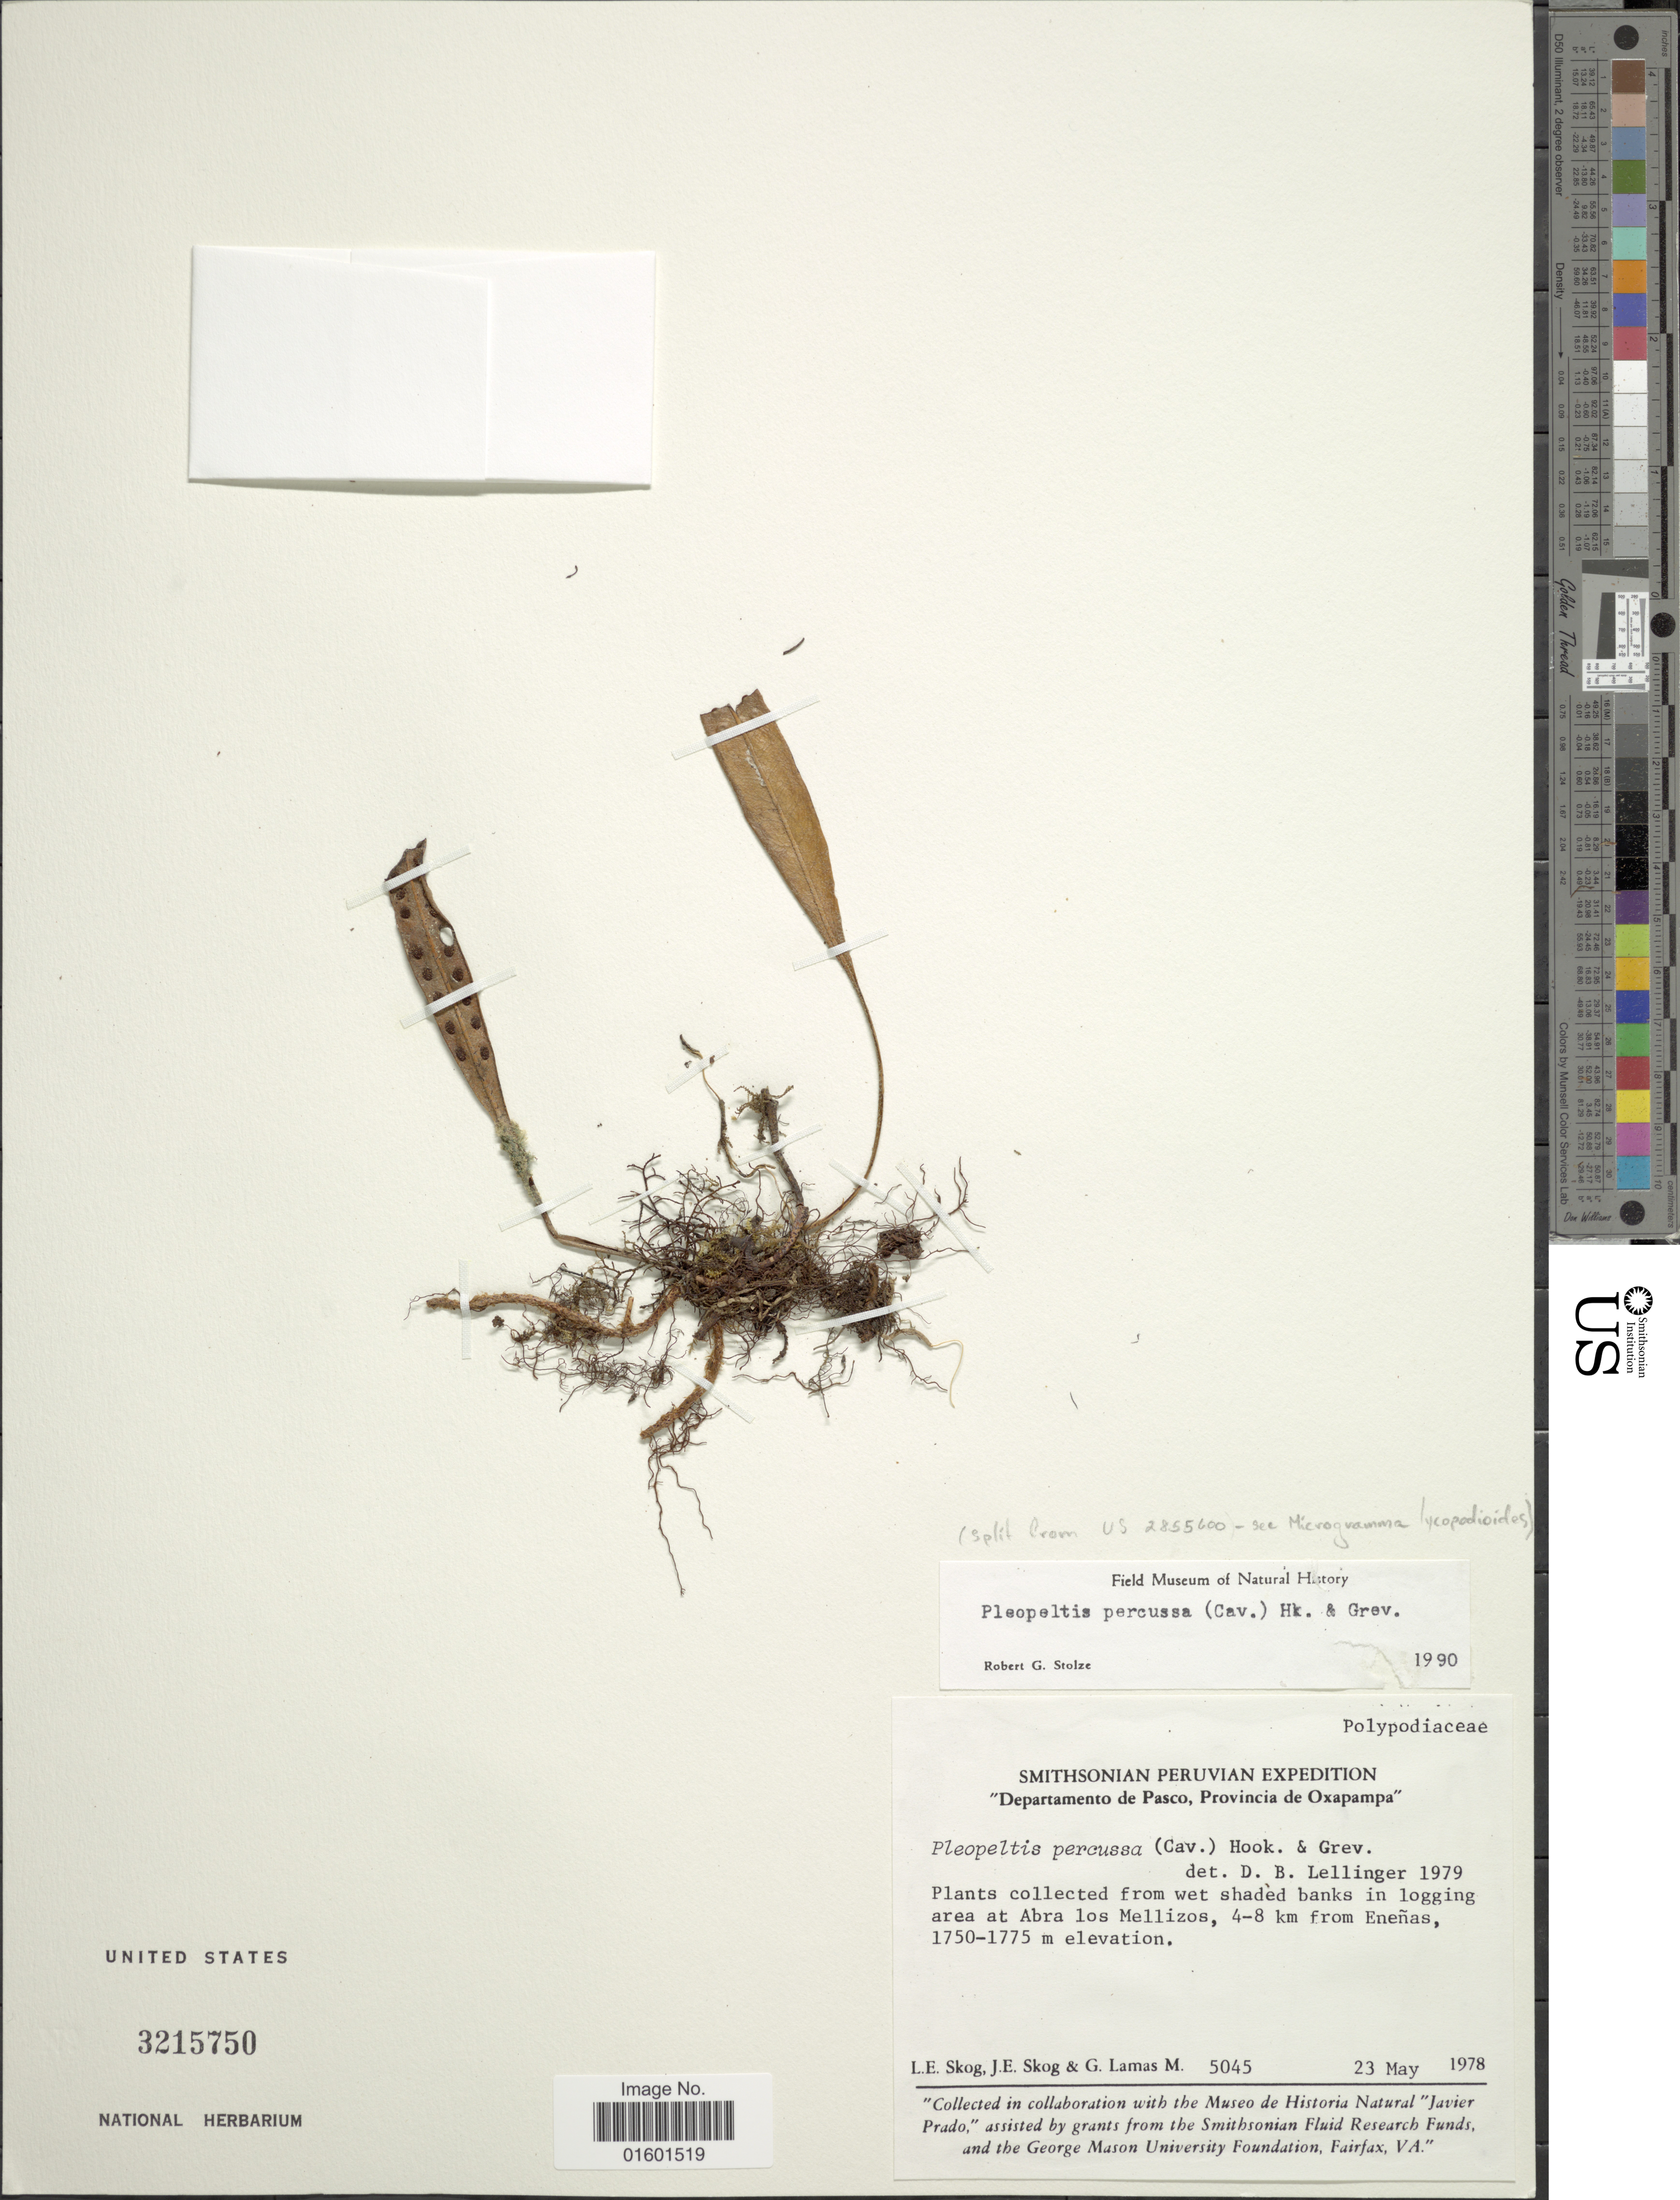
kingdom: Plantae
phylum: Tracheophyta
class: Polypodiopsida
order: Polypodiales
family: Polypodiaceae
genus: Microgramma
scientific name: Microgramma percussa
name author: (Cav.) de la Sota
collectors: L. E. Skog, J. E. Skog & G. Lamas M.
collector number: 5045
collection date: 1978-05-23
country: Peru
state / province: Pasco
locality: Provincia de Oxapampa, Plants collected from wet shaded banks on logging area at Abra los Mellizos, 4-8 km from Enenas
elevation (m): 1750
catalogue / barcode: US 3215750